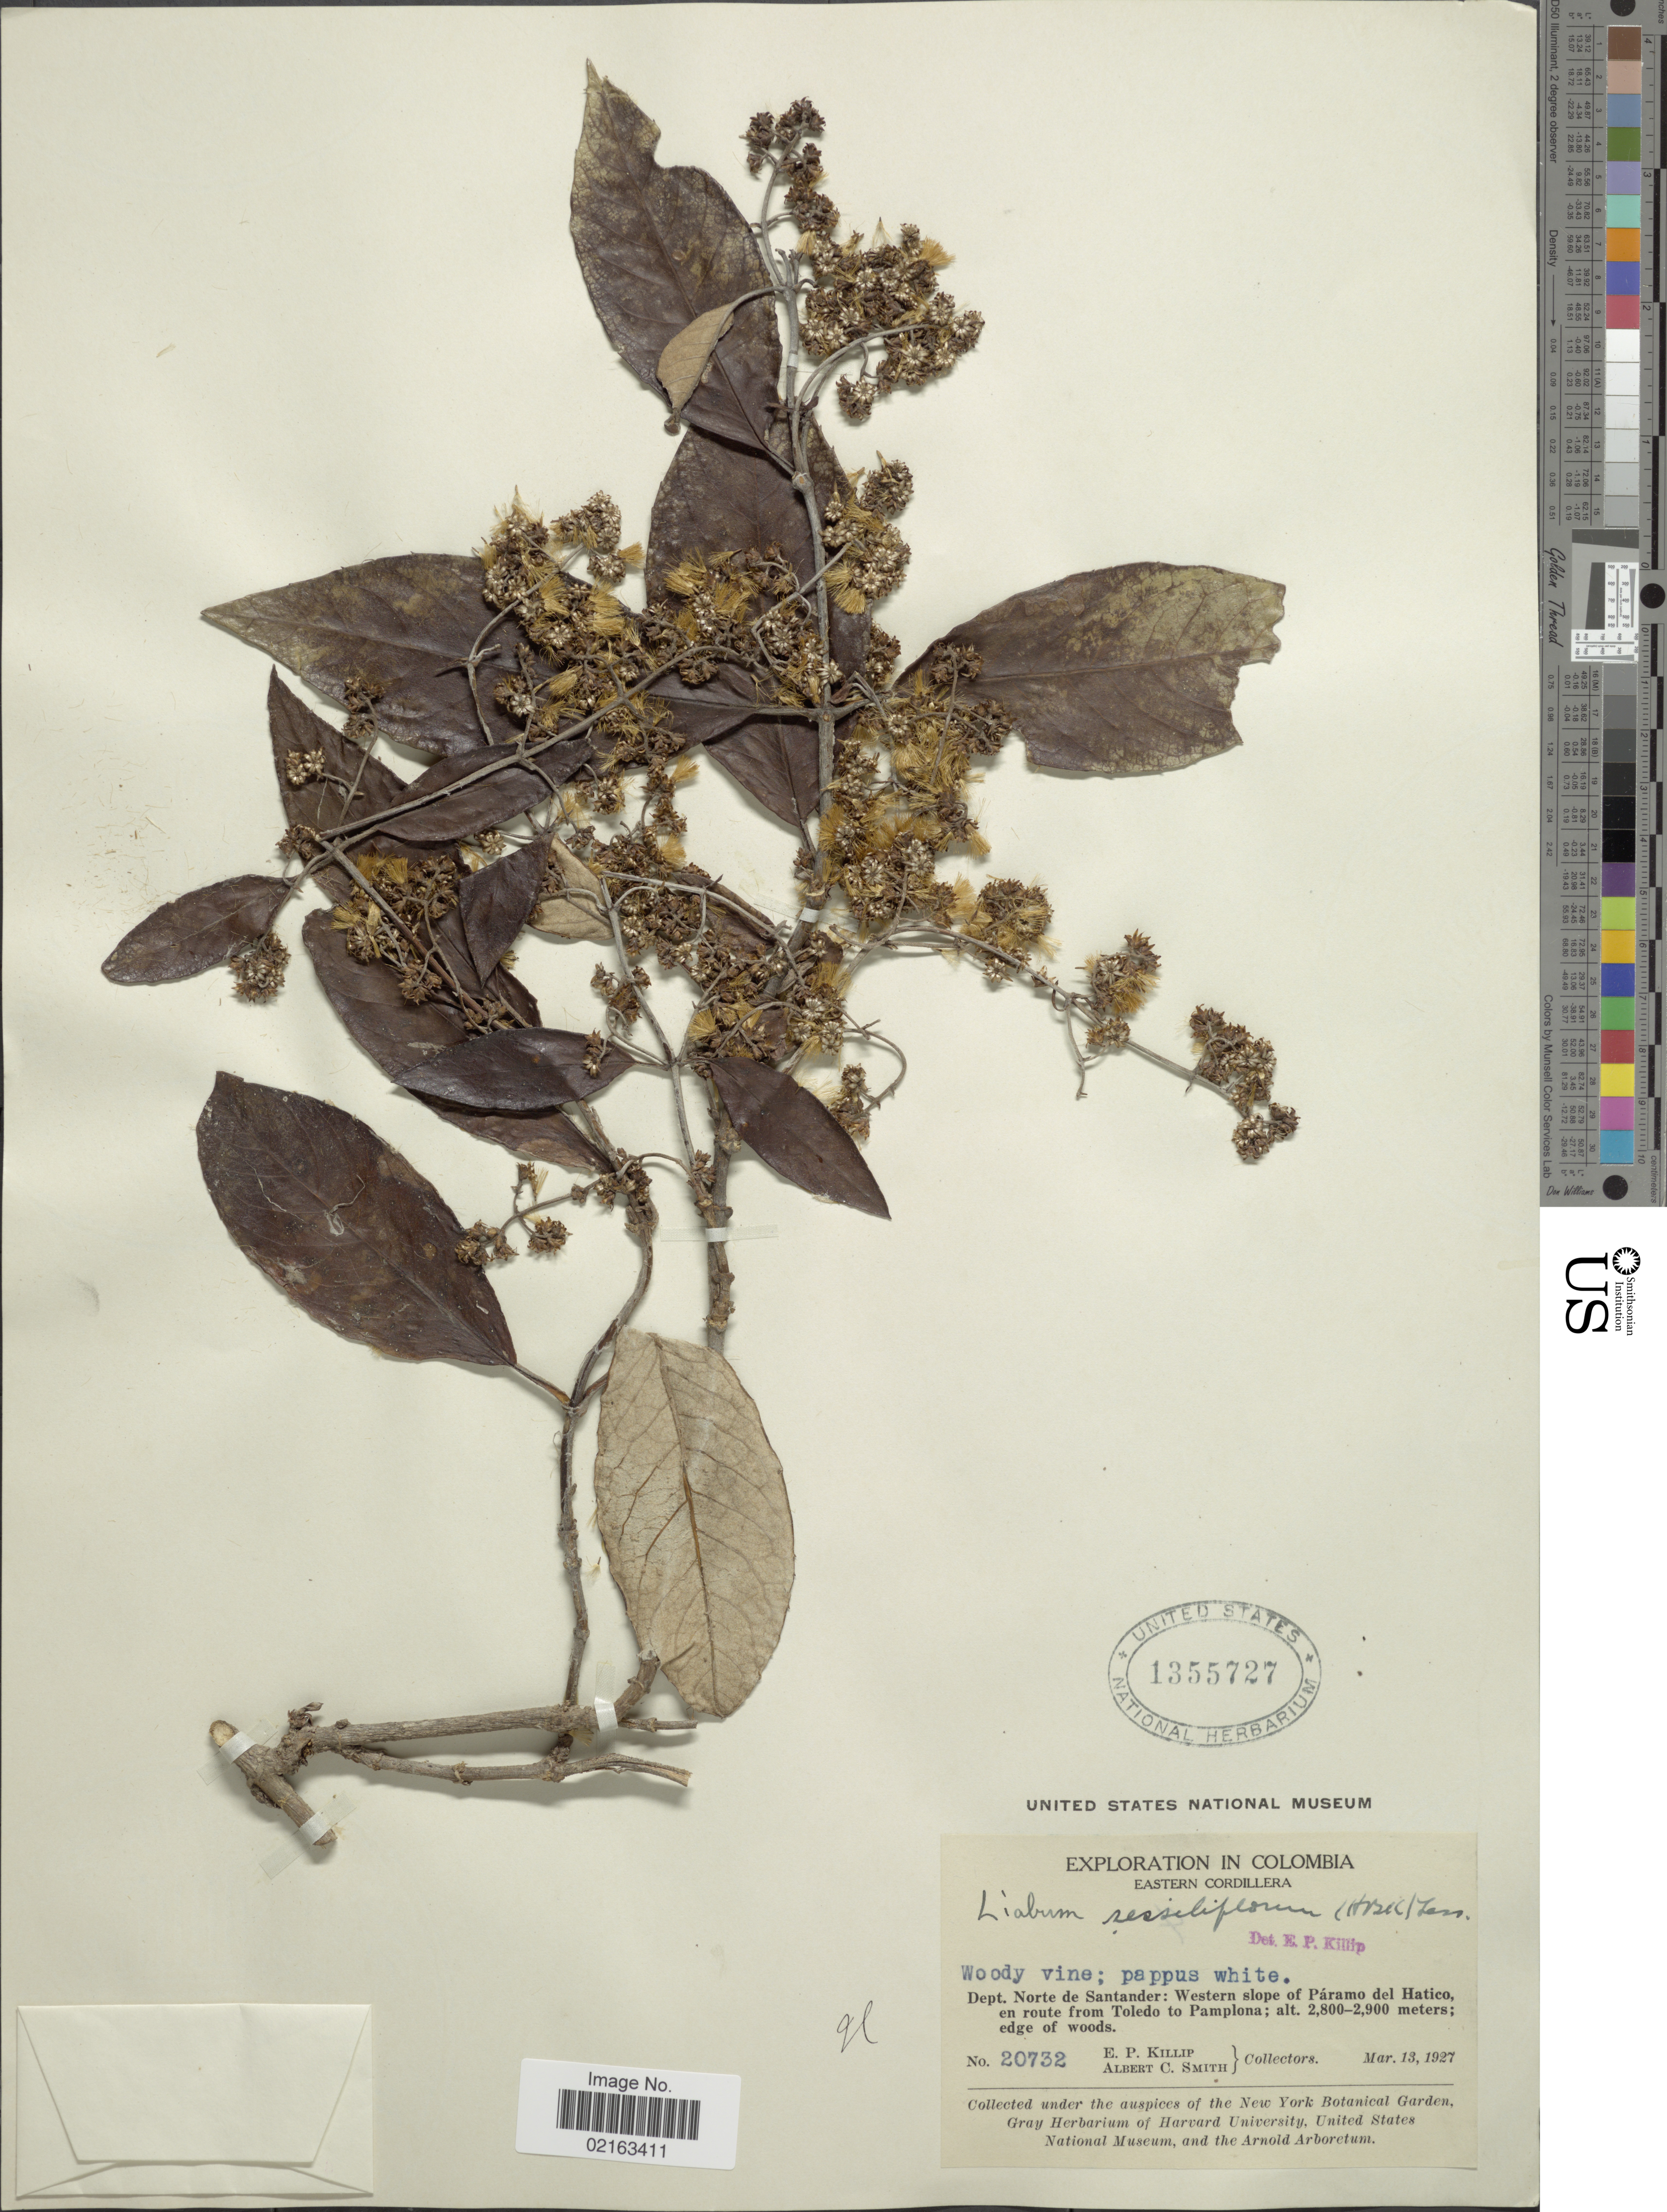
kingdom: Plantae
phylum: Tracheophyta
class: Magnoliopsida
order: Asterales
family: Asteraceae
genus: Oligactis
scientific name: Oligactis sessiliflora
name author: (Kunth) H. Rob. & Brettell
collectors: E. P. Killip & A. C. Smith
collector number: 20732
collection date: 1927-03-13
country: Colombia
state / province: Norte de Santander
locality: Eastern Cordillera. Dept. Norte de Santander: Western slope of Páramo del Hatico, en route from Toledo to Pamplona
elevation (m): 2800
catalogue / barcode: US 1355727